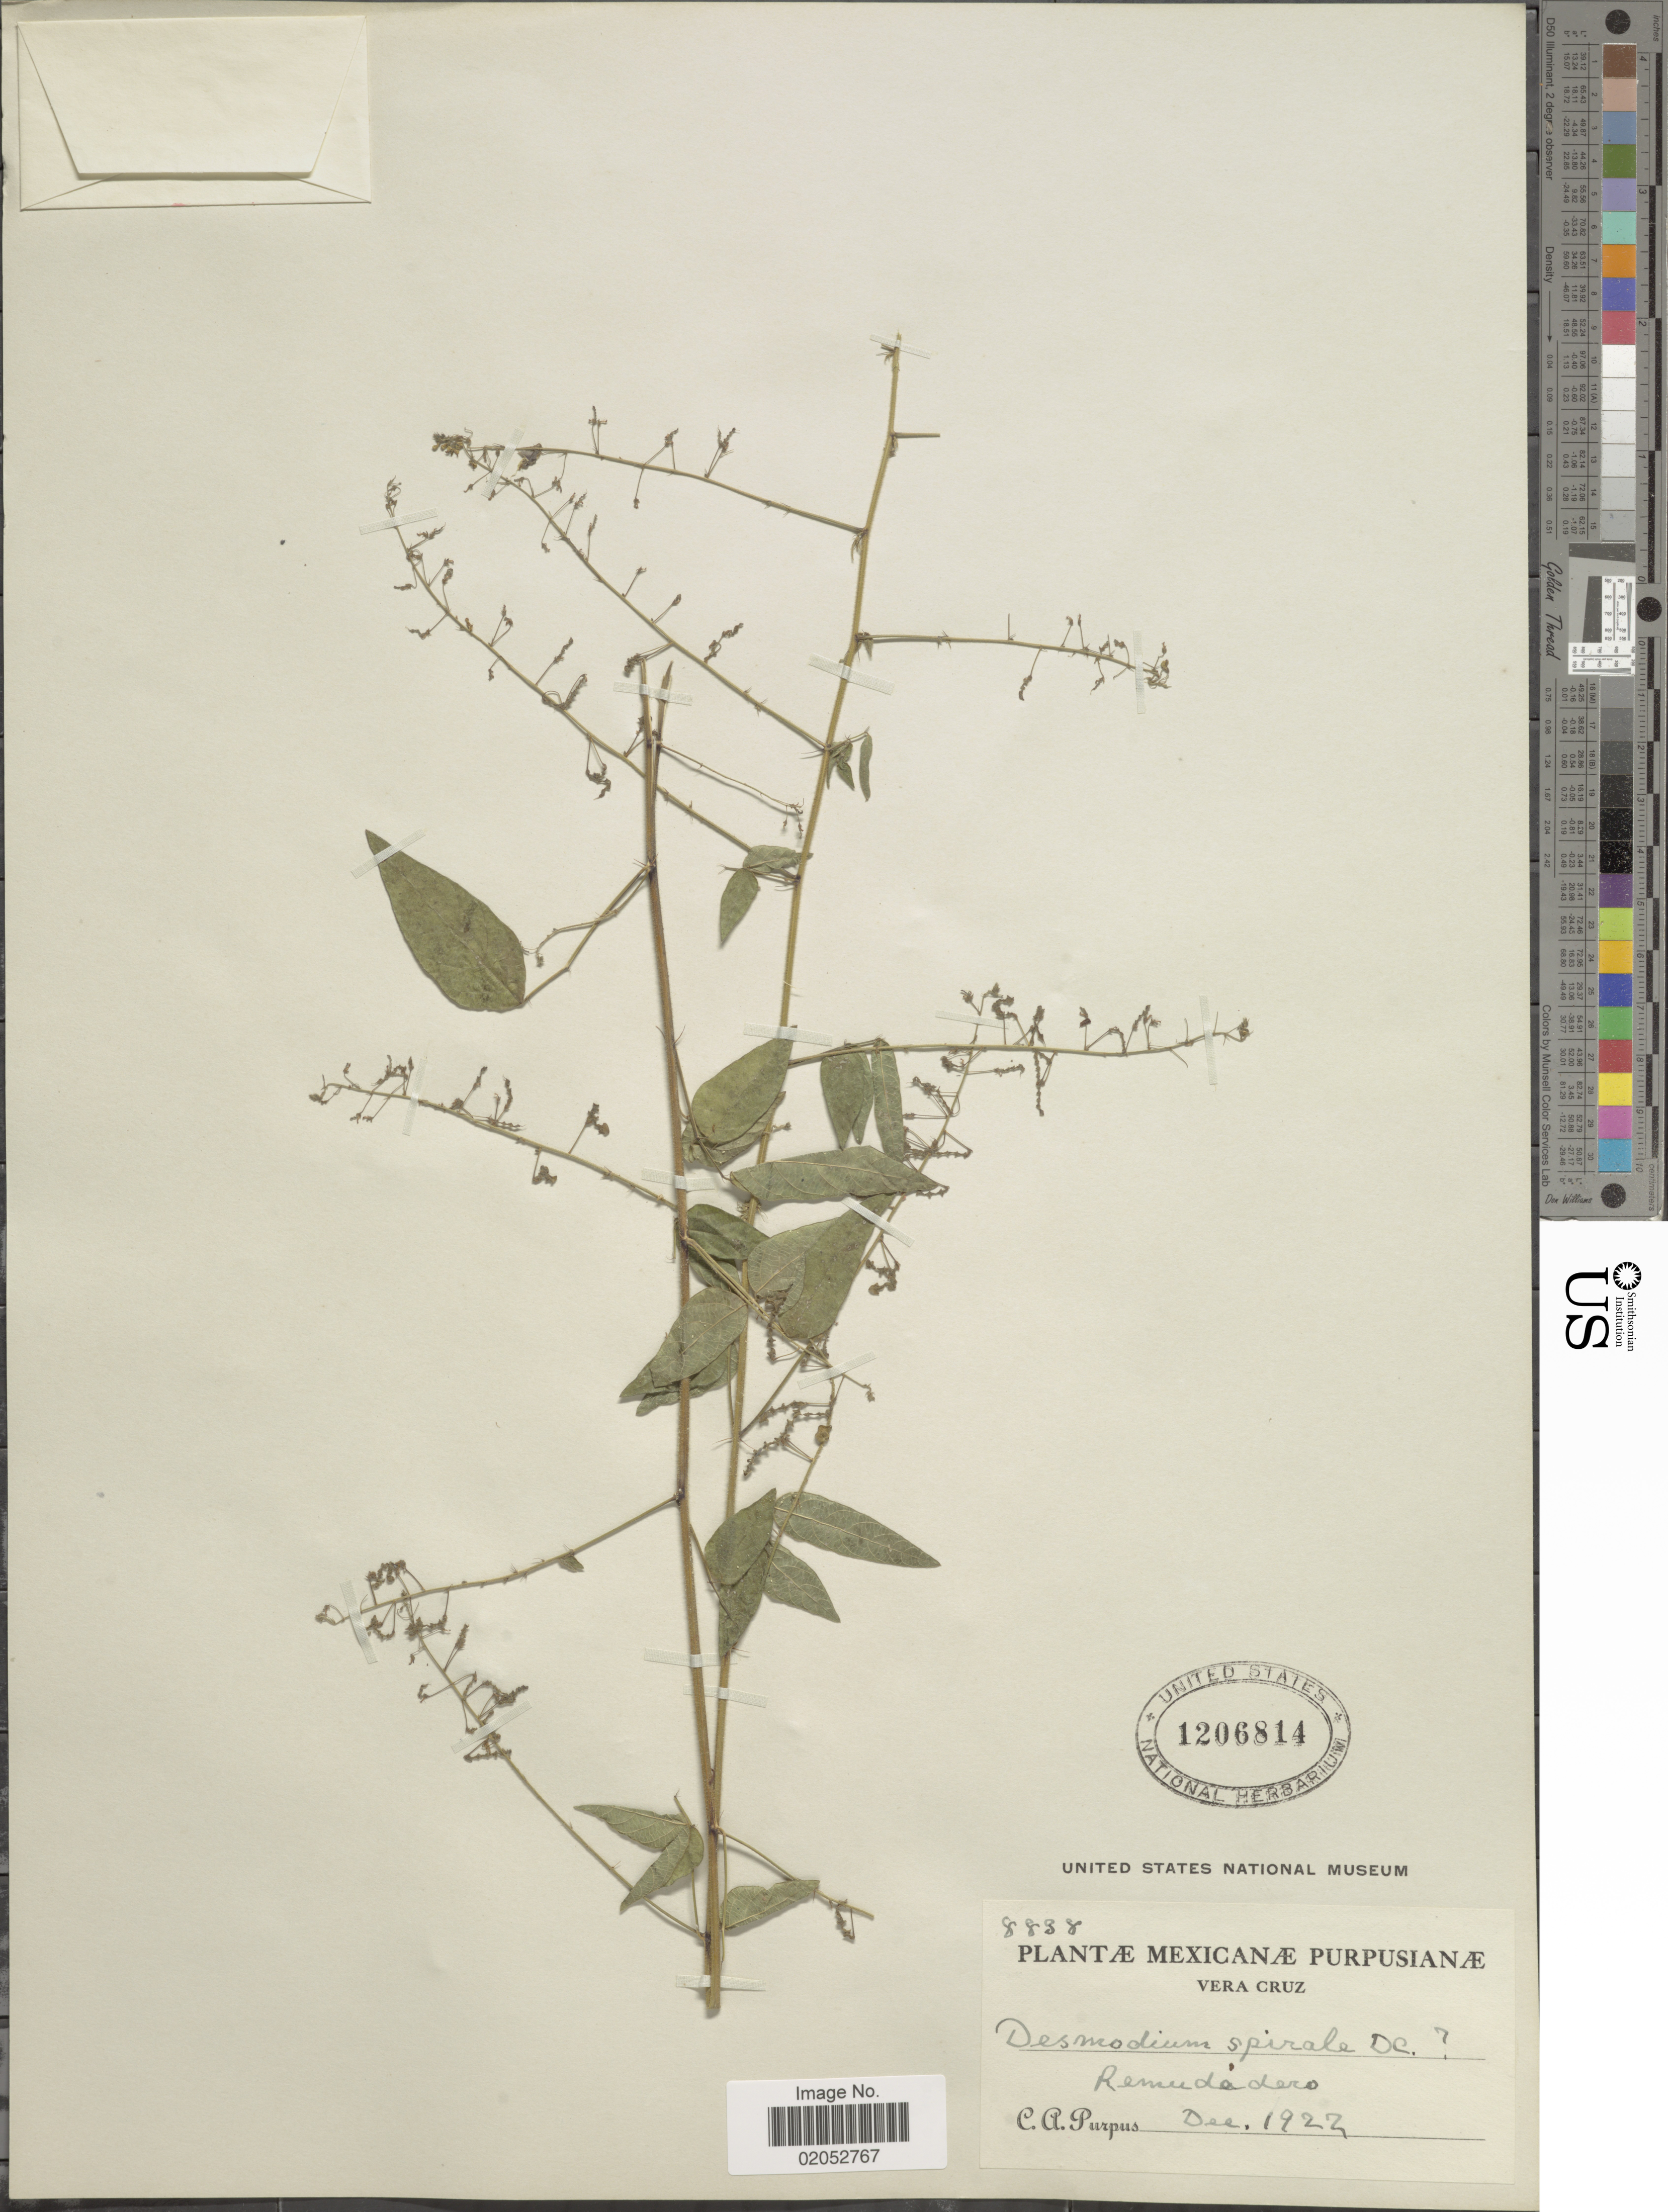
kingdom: Plantae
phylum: Tracheophyta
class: Magnoliopsida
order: Fabales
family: Fabaceae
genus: Desmodium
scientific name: Desmodium procumbens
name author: (Mill.) Hitchc.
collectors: C. A. Purpus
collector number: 8838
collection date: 1922-12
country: Mexico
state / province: Veracruz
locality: Vera Cruz, Remudadero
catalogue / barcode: US 1206814